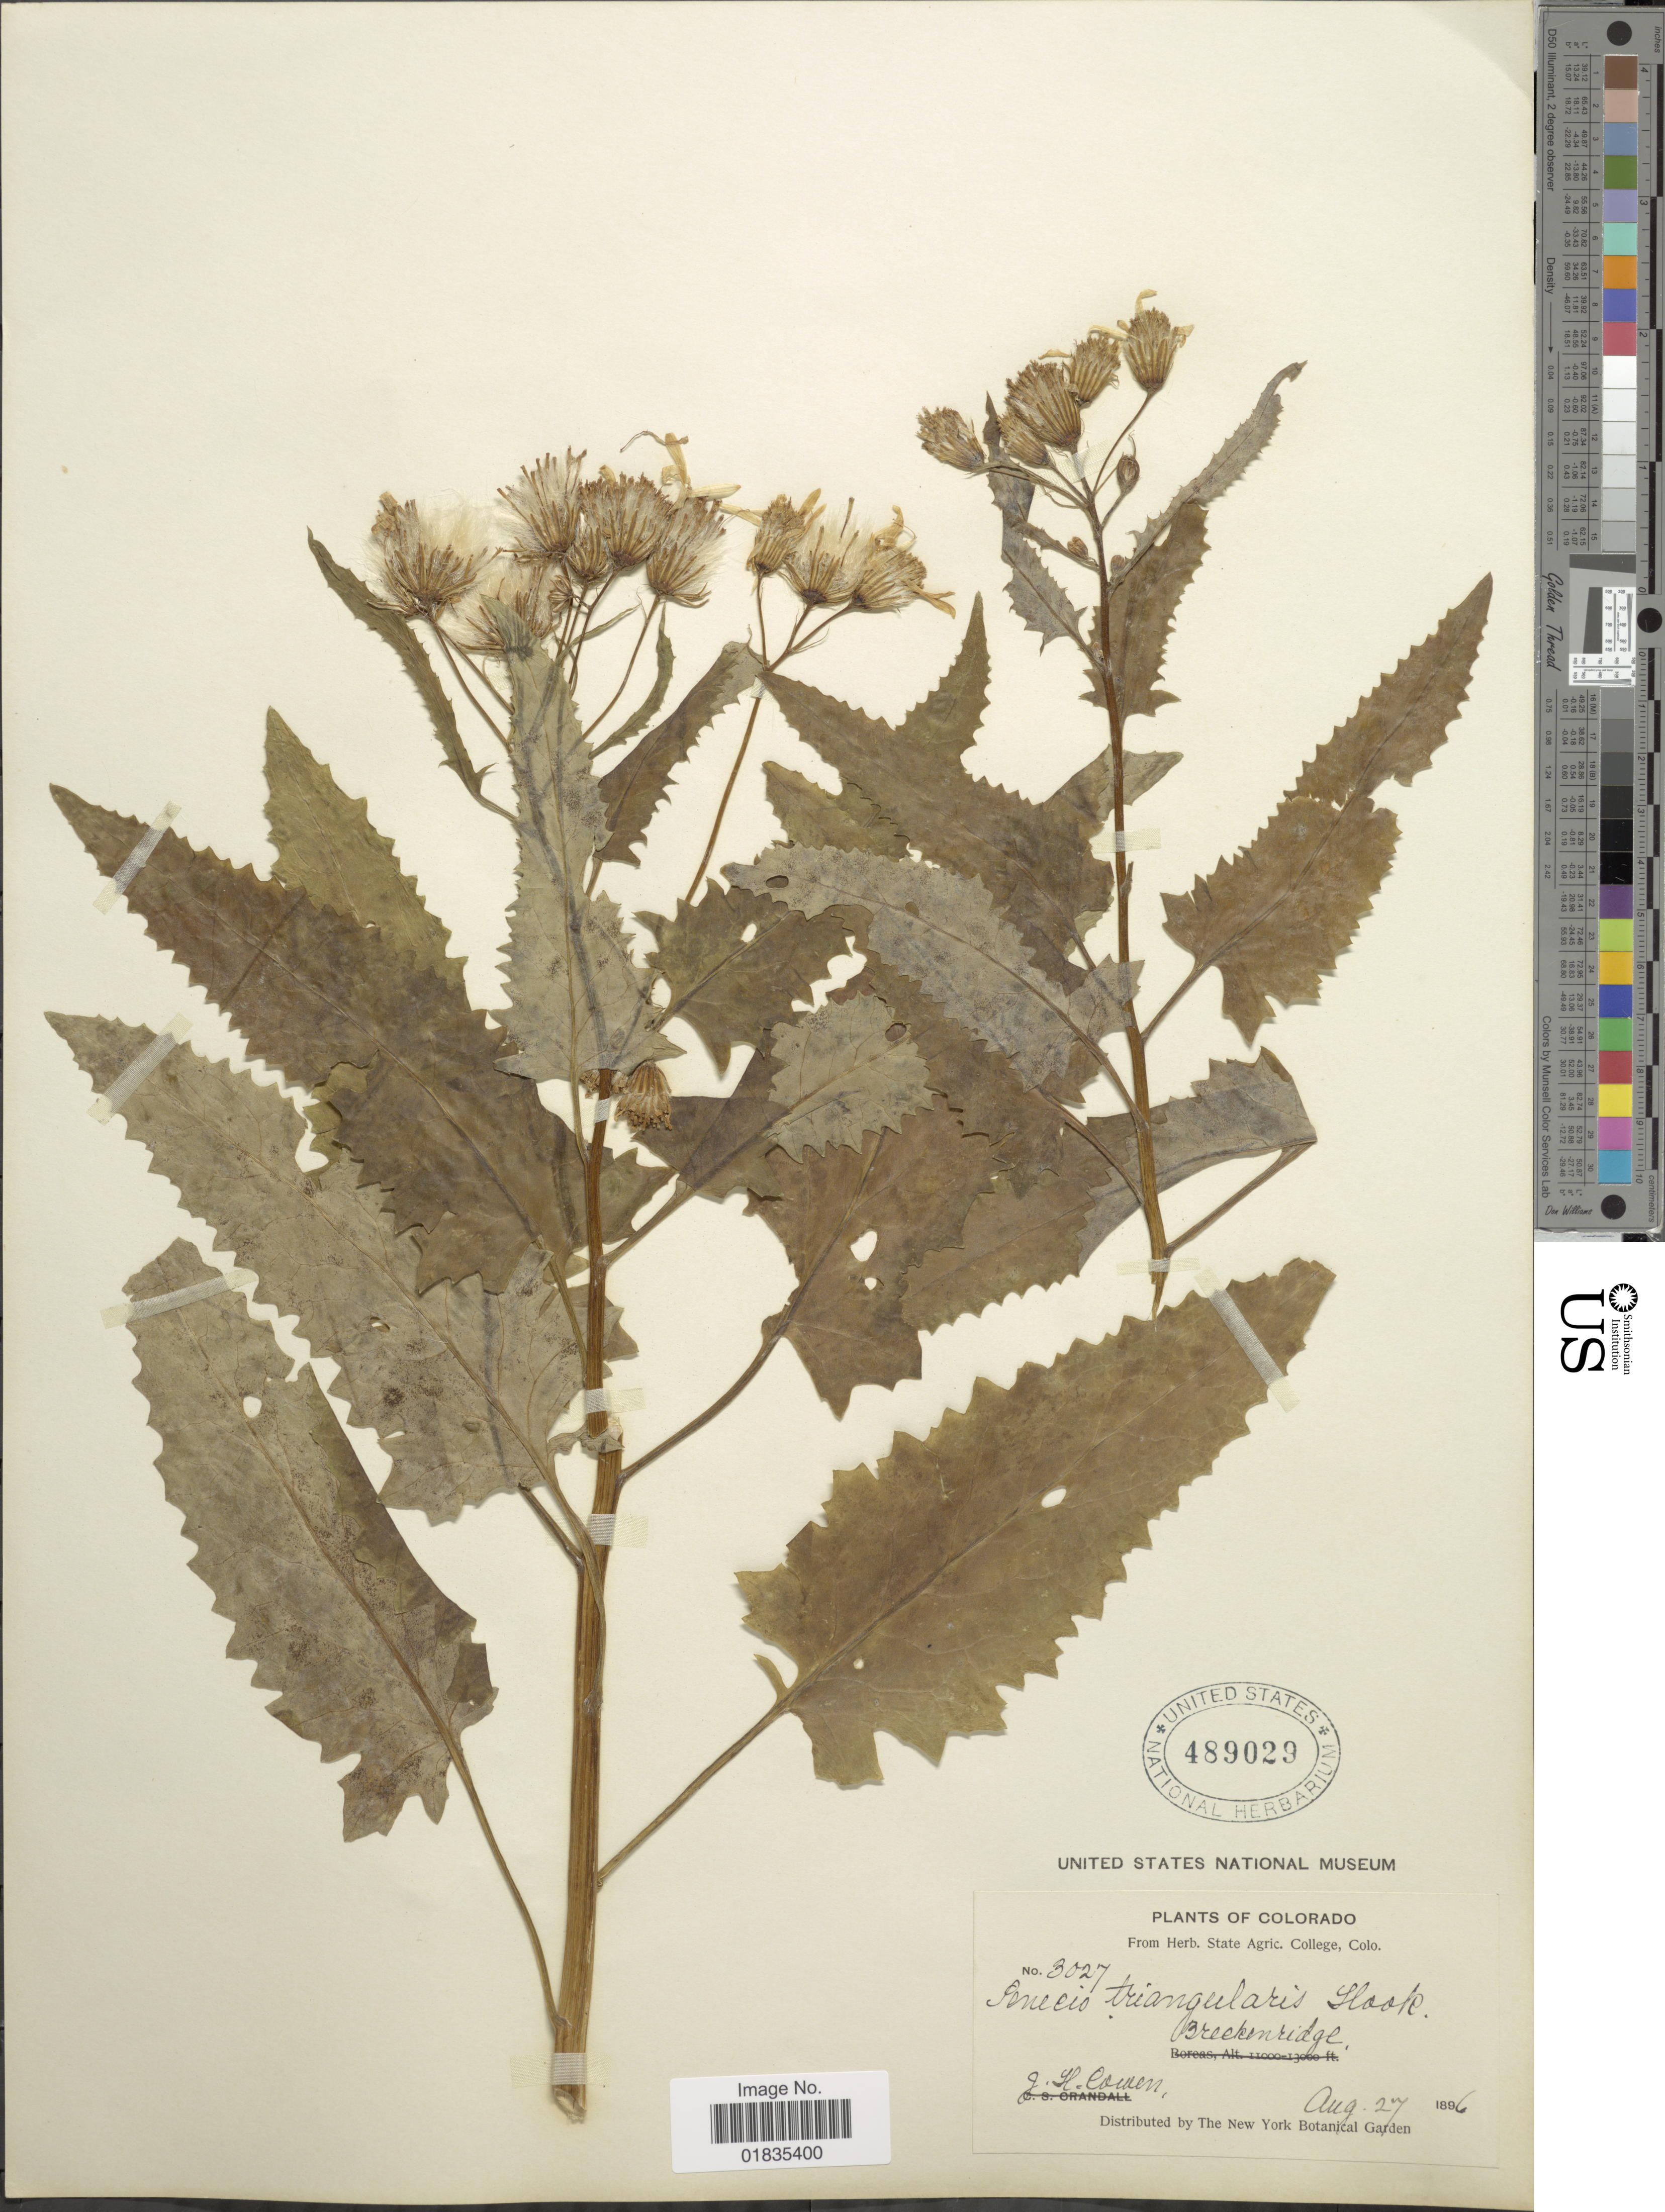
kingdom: Plantae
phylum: Tracheophyta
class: Magnoliopsida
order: Asterales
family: Asteraceae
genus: Senecio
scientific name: Senecio triangularis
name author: Hook.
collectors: J. H. Cowan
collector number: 3027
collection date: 1896-08-27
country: United States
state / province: Colorado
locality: Breckenridge.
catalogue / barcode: US 489029